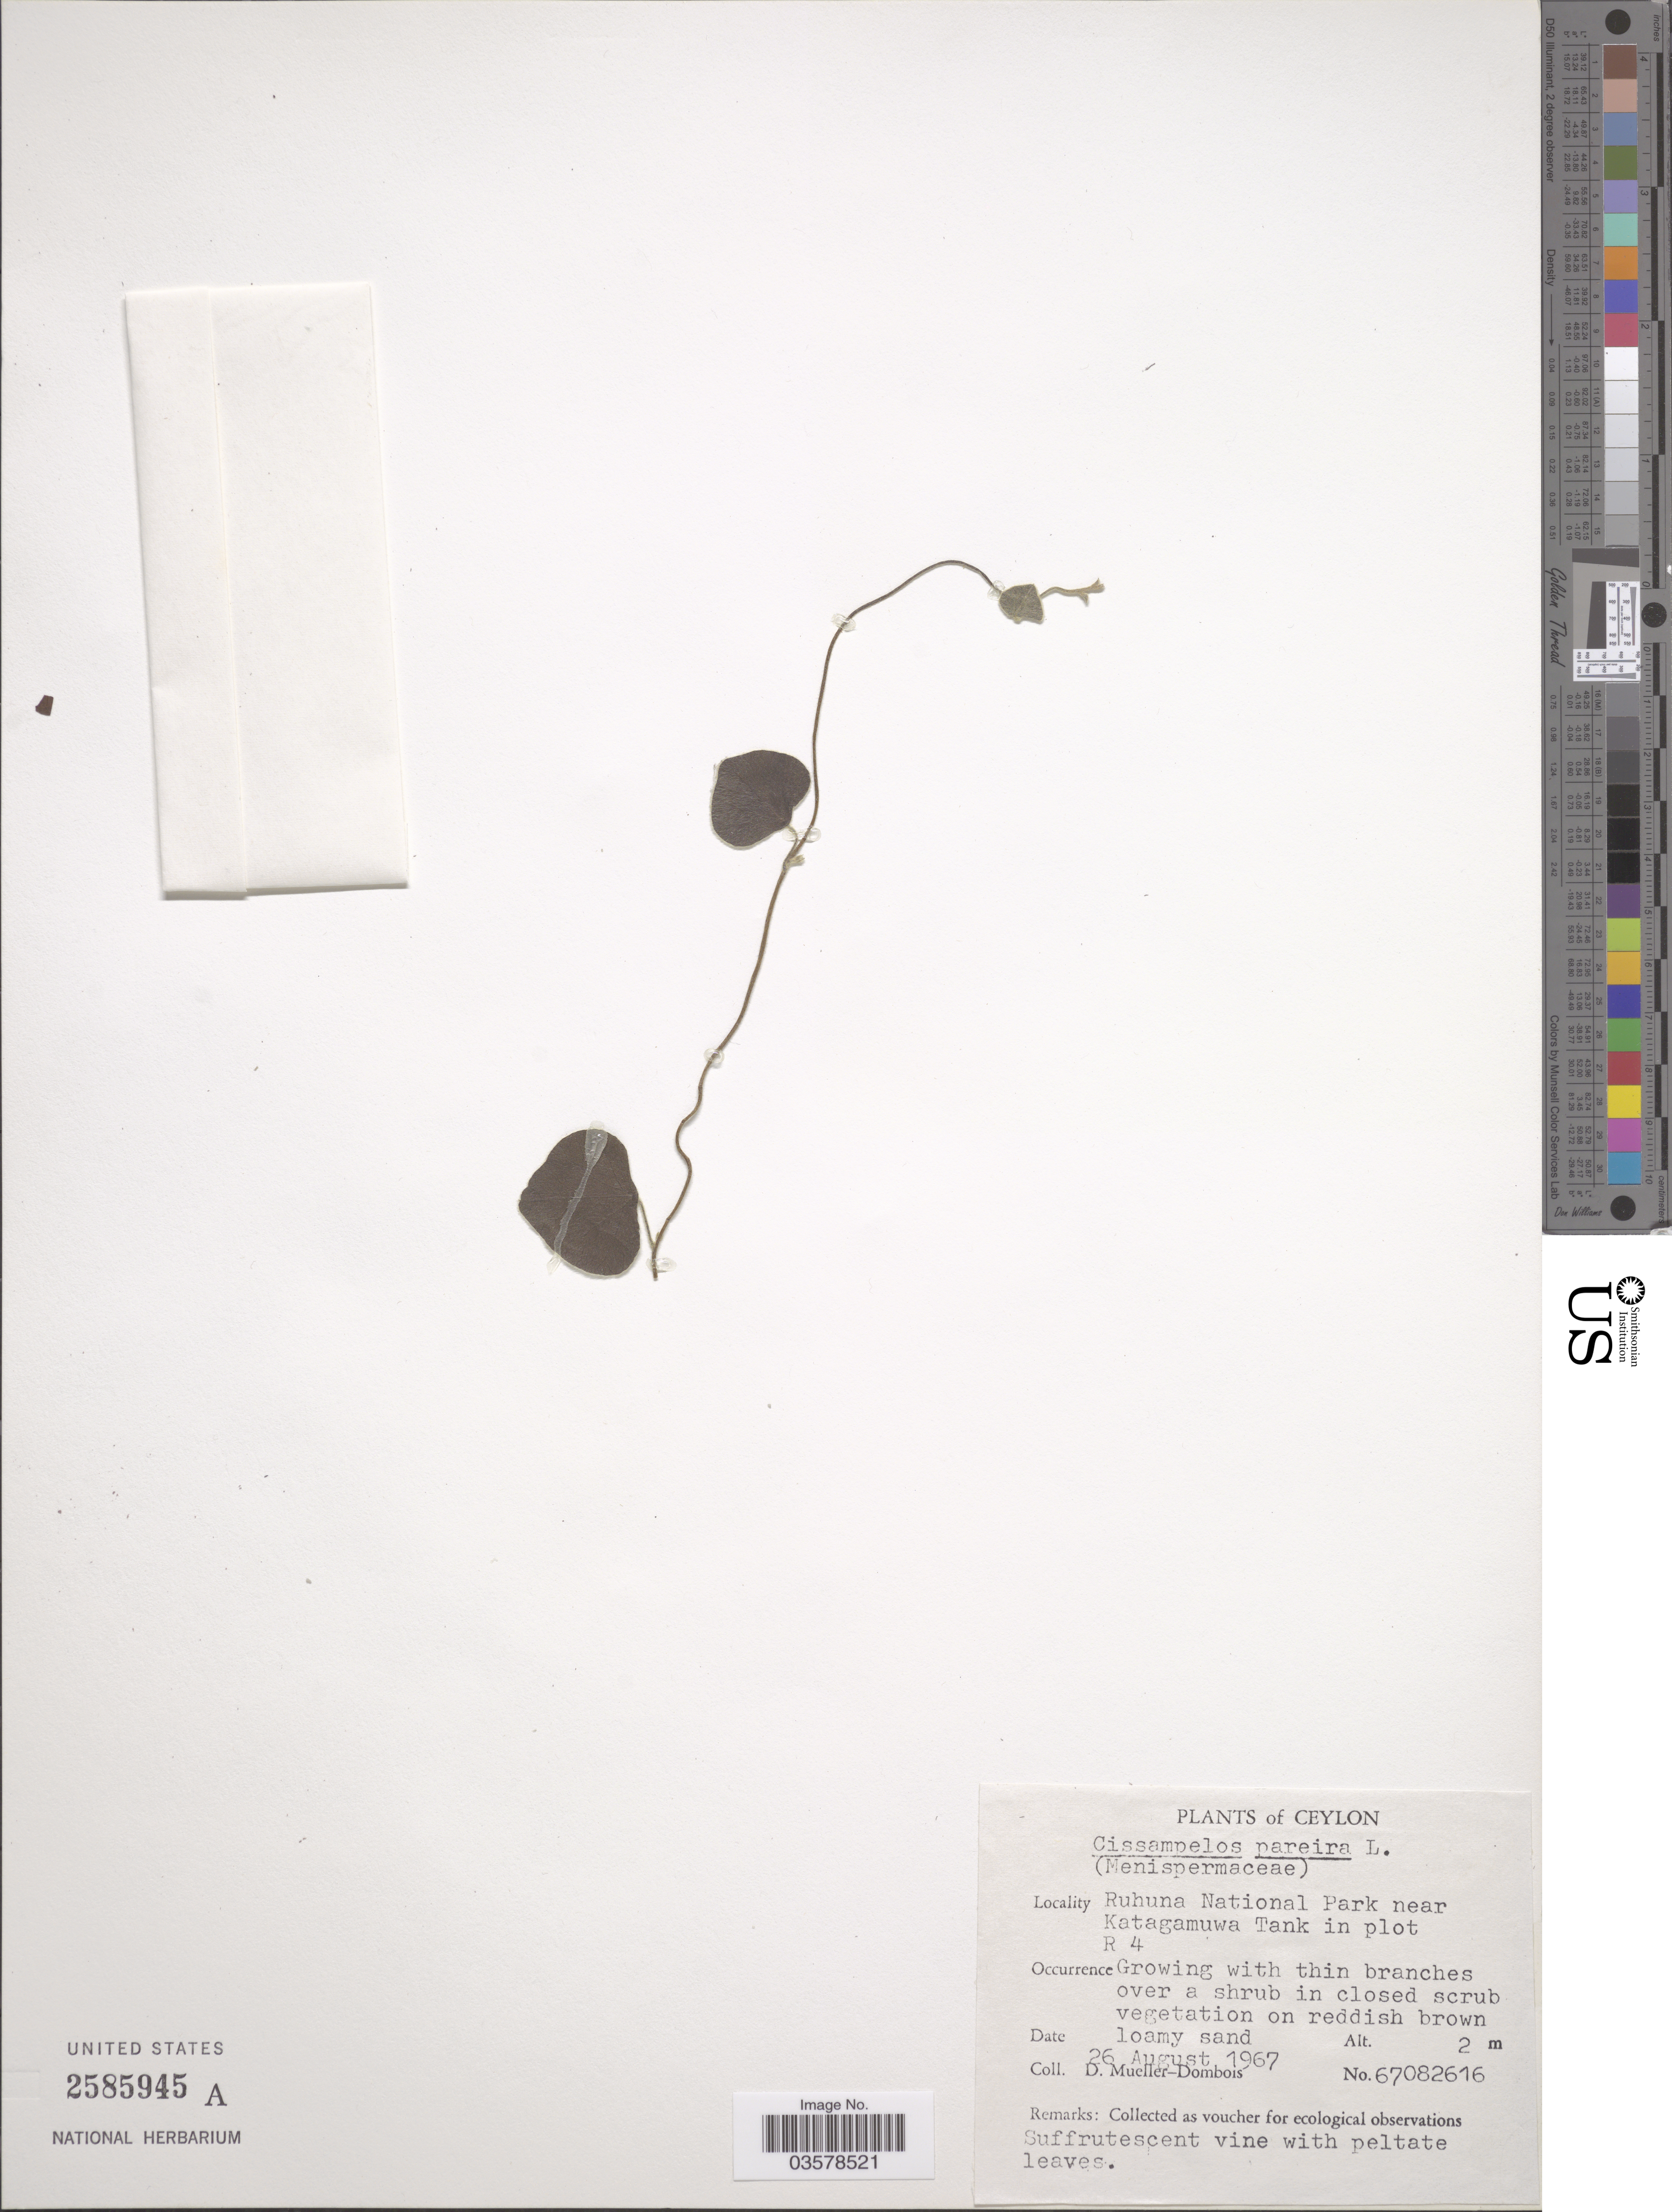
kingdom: Plantae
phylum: Tracheophyta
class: Magnoliopsida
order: Ranunculales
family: Menispermaceae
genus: Cissampelos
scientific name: Cissampelos pareira var. hirsuta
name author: (Buch.-Ham. ex DC.) Forman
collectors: D. Mueller-Dombois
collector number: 67082616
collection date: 1967-08-26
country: Sri Lanka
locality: Ceylon. Ruhuna National Park near Katagamuwa Tank in plot R 4.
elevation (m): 2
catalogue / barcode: US 2585945A